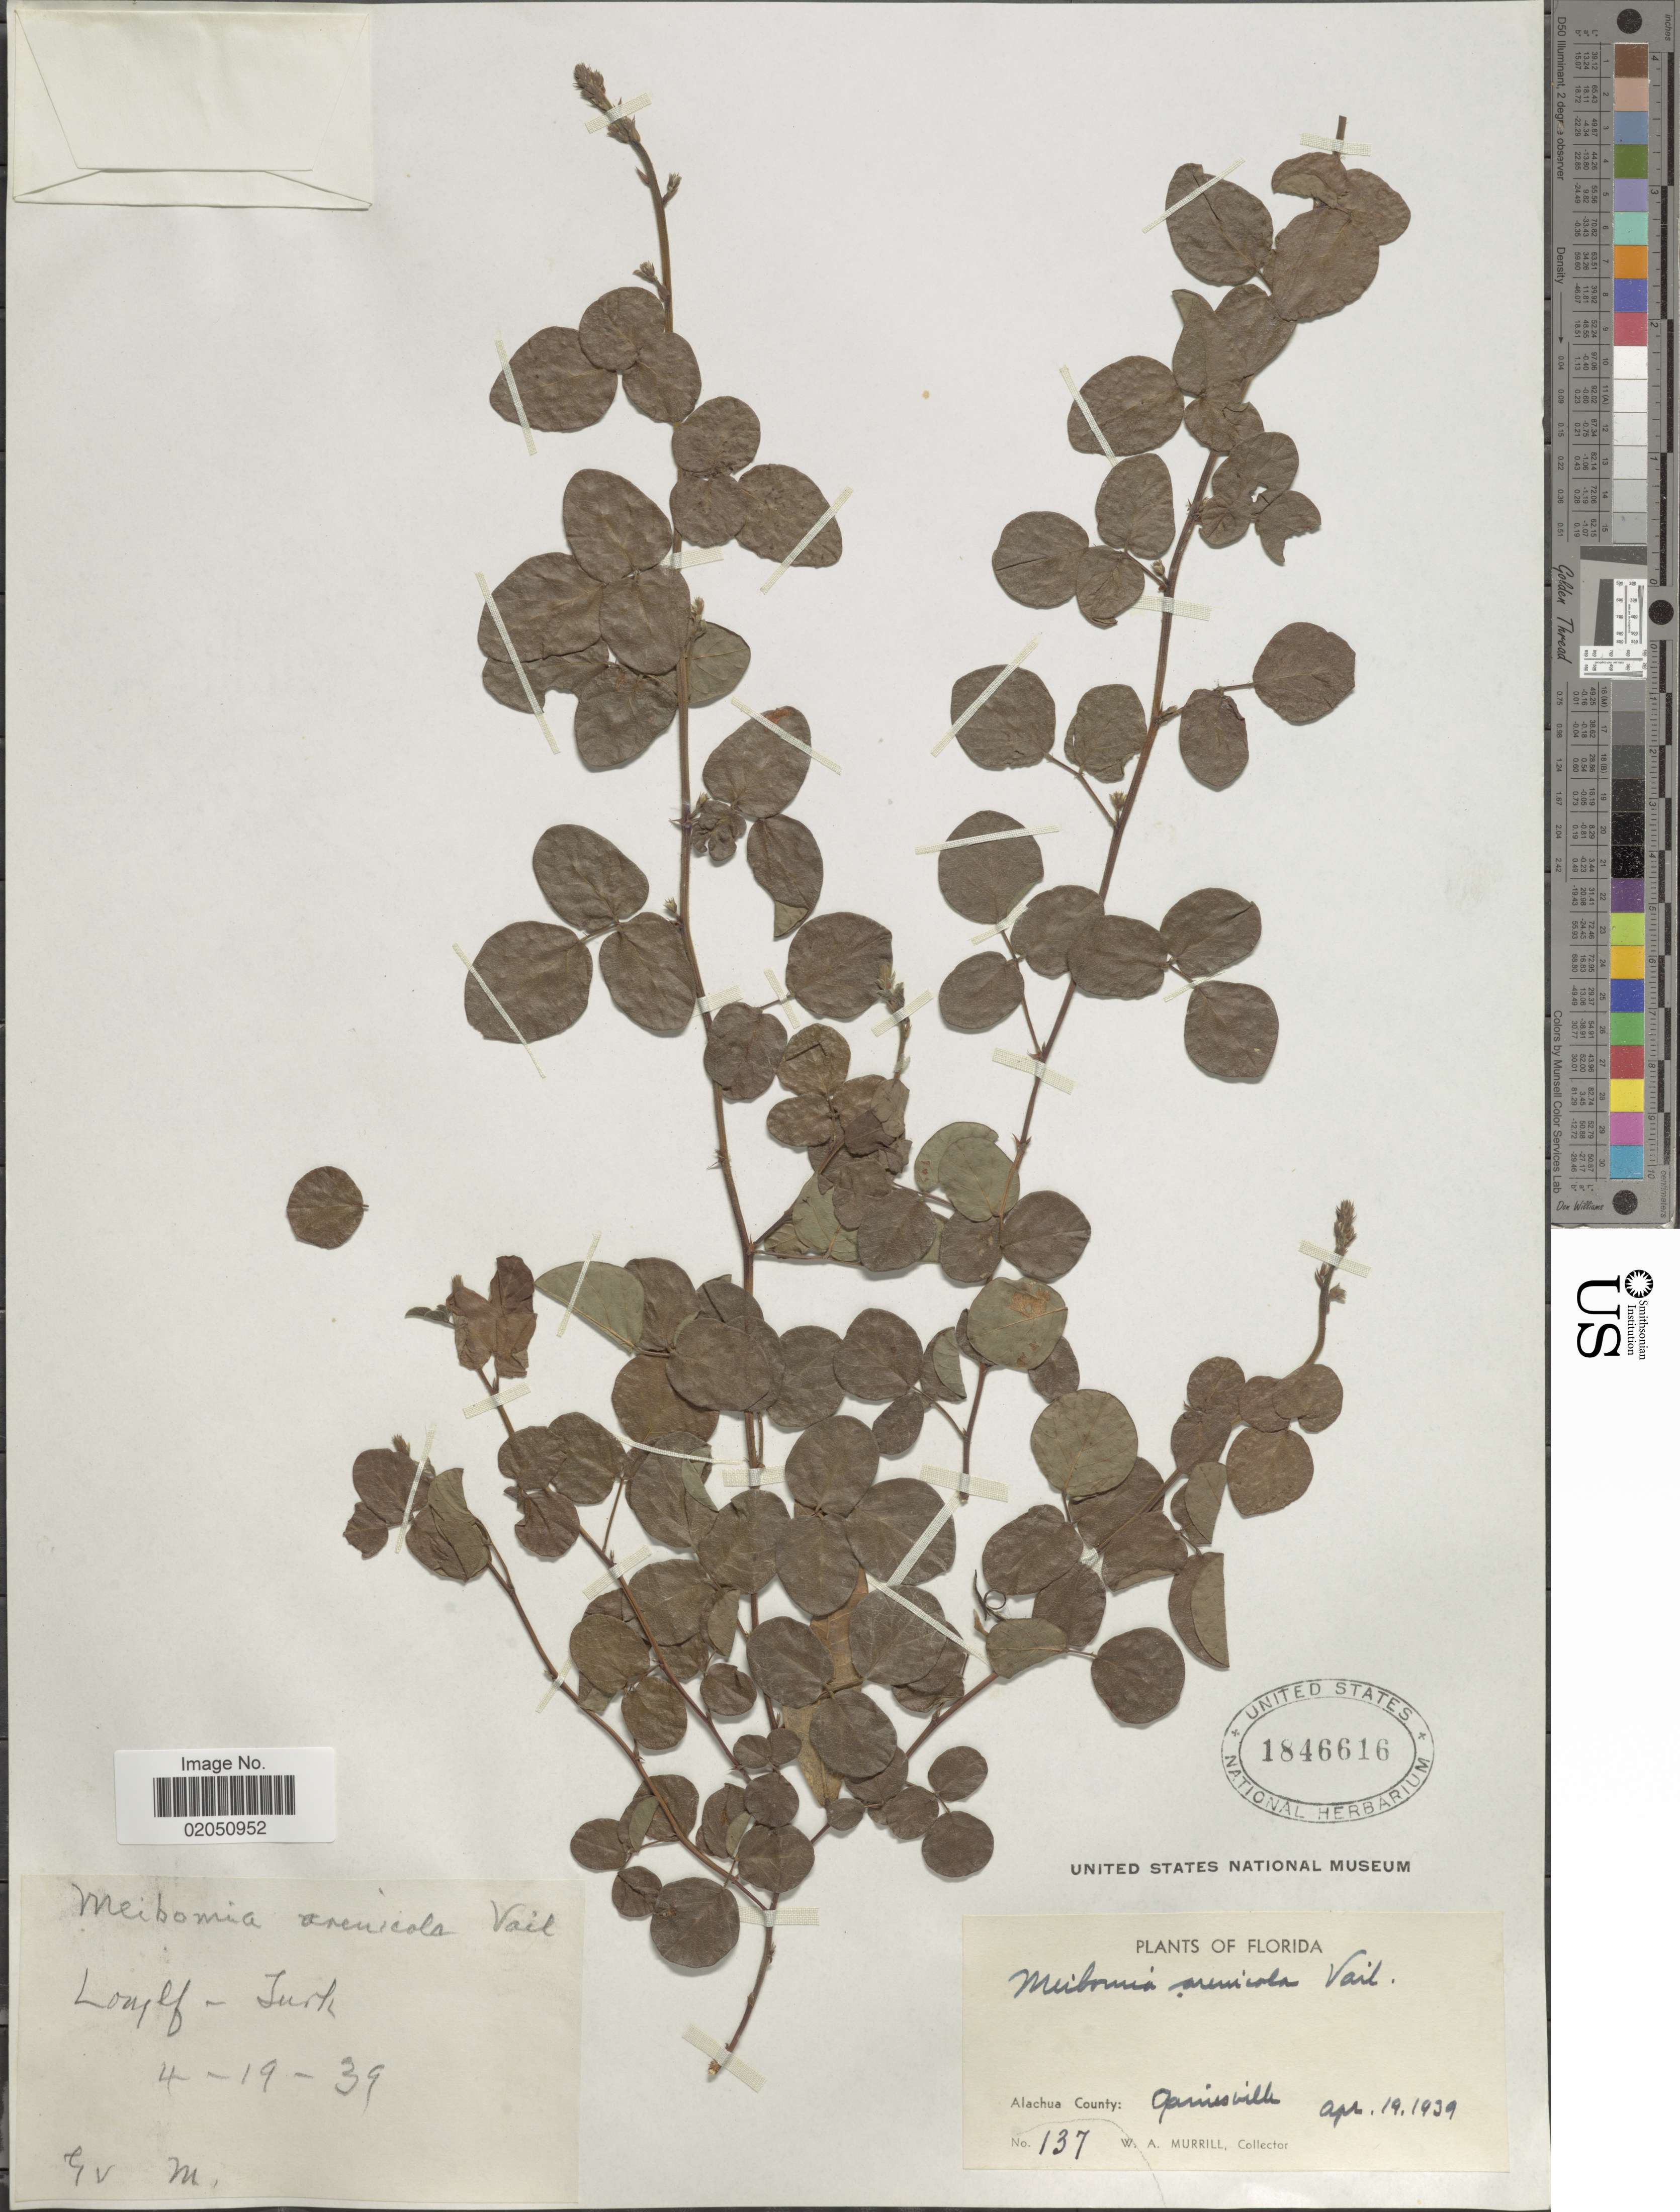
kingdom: Plantae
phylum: Tracheophyta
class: Magnoliopsida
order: Fabales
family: Fabaceae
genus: Desmodium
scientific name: Desmodium lineatum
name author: DC.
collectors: W. A. Murrill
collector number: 137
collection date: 1939-04-19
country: United States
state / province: Florida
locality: Alachua County: Gainesville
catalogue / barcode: US 1846616